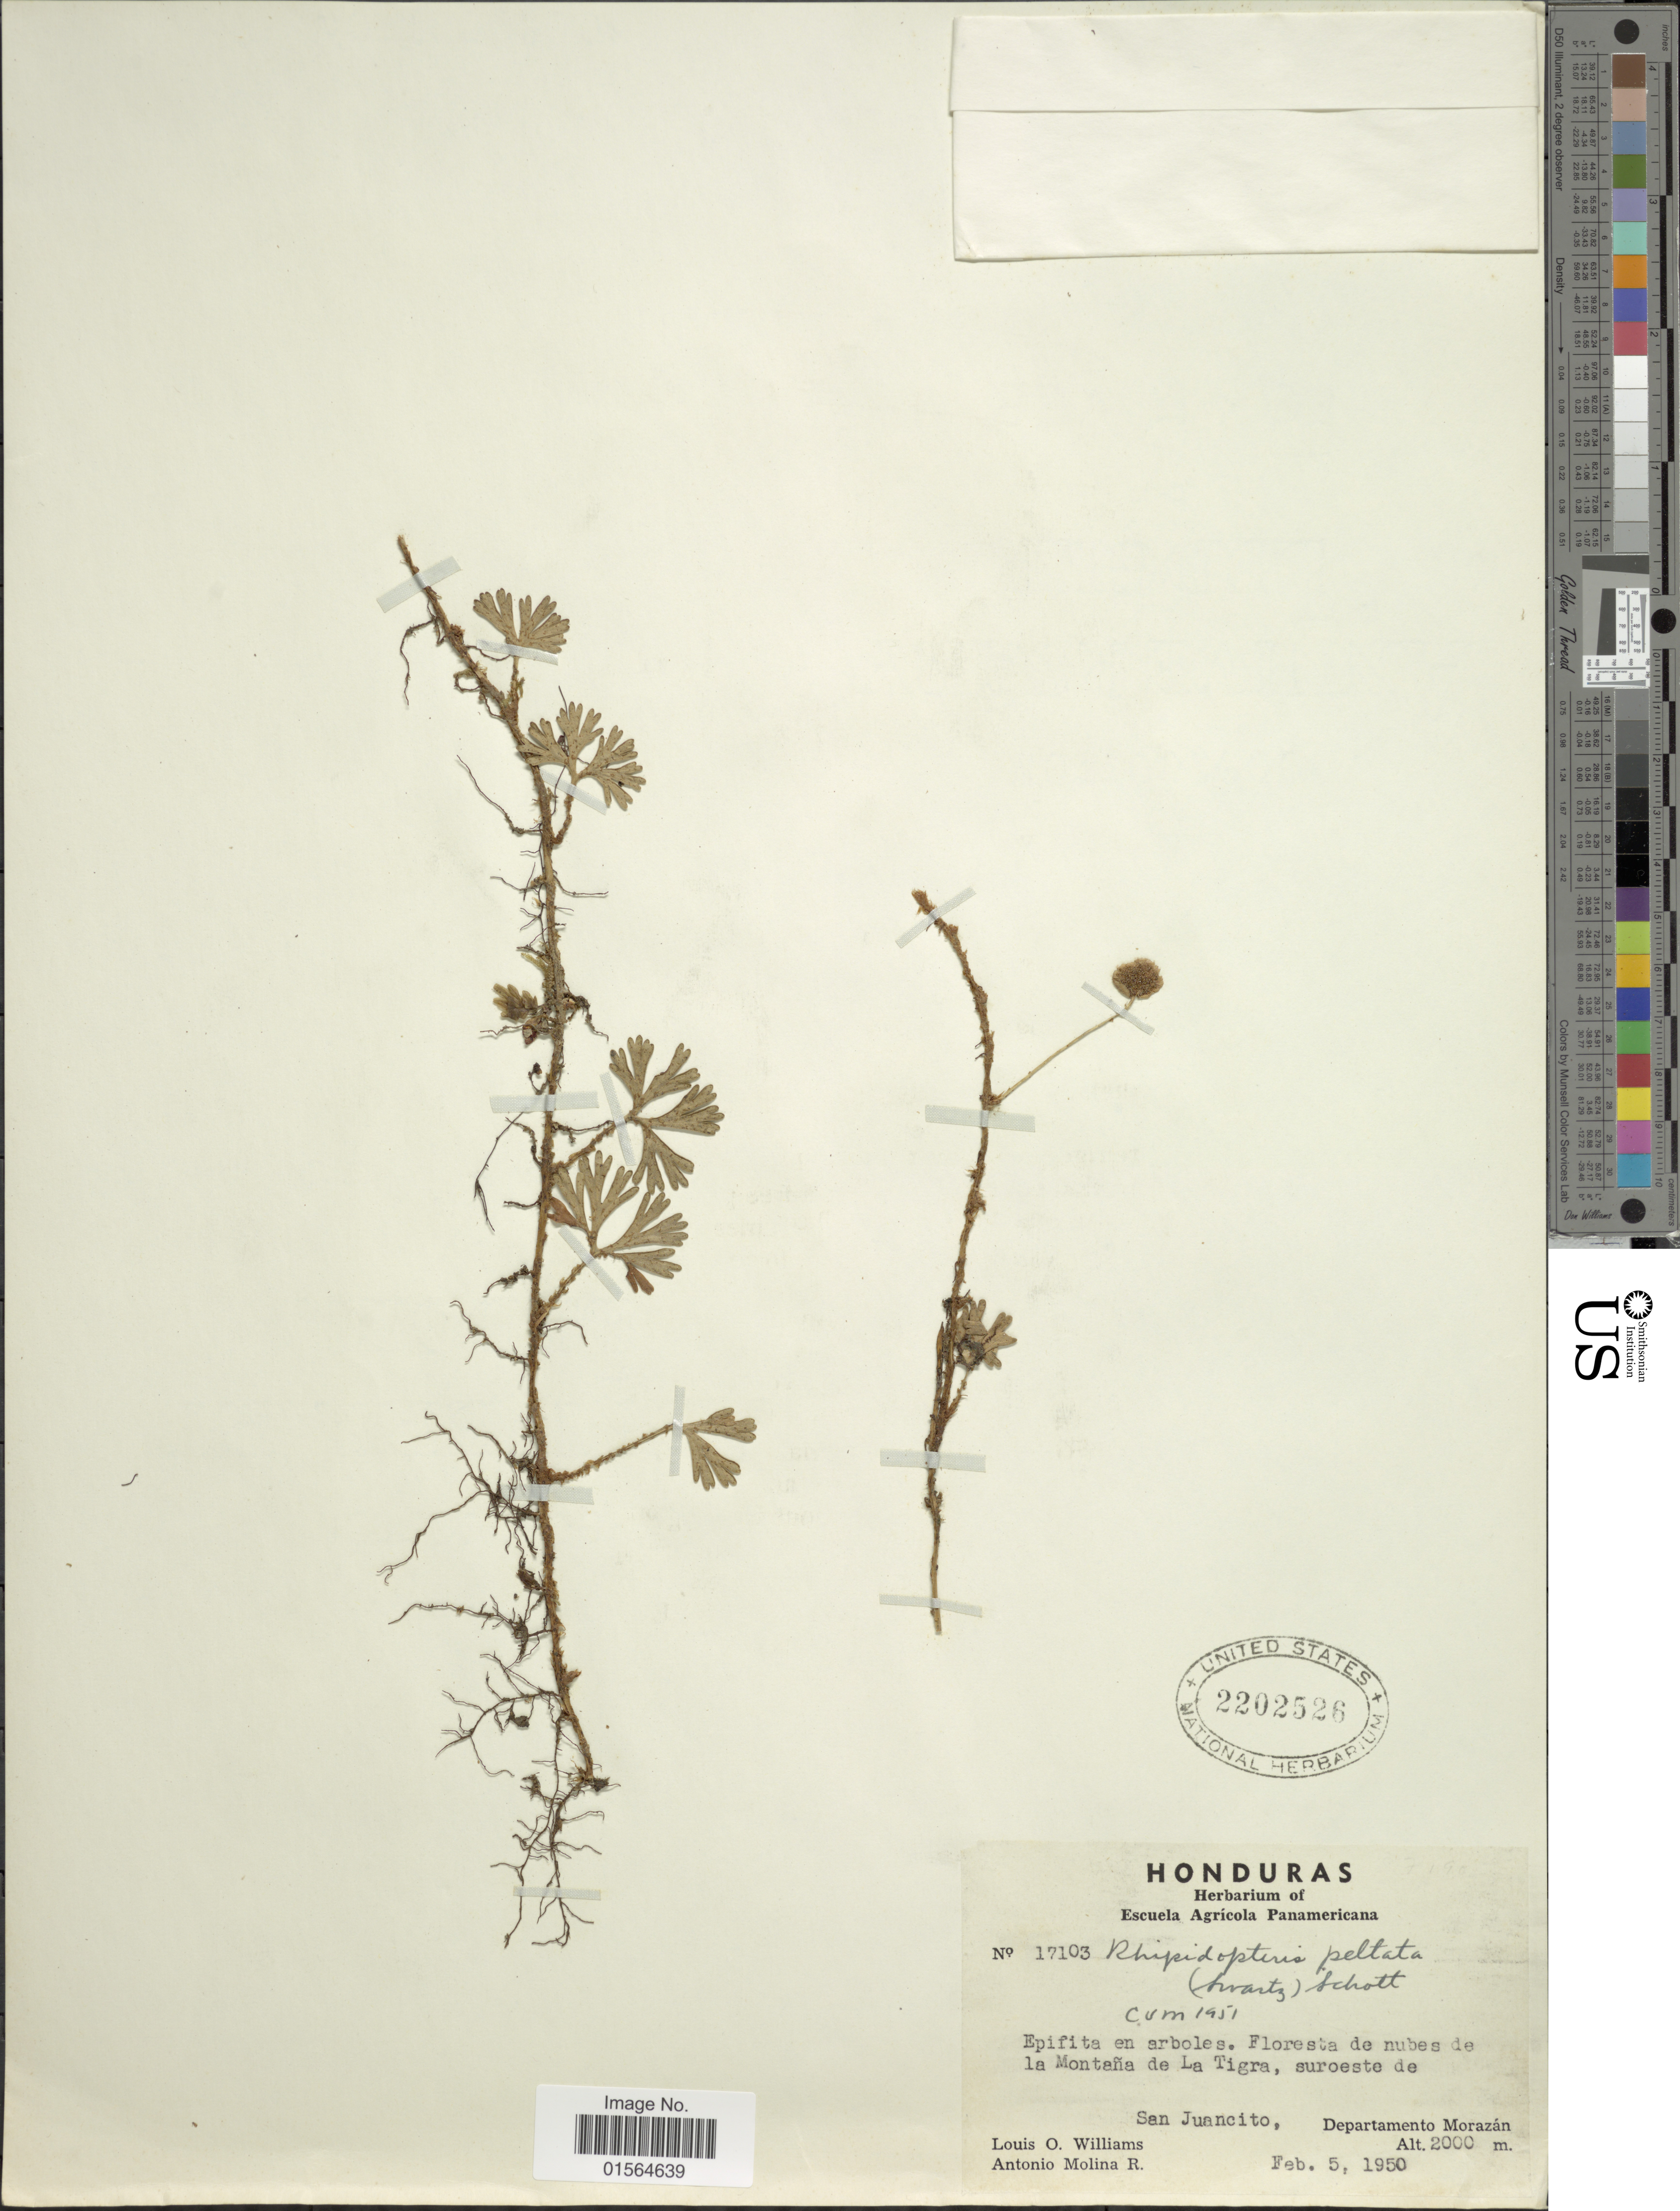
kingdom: Plantae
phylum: Tracheophyta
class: Polypodiopsida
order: Polypodiales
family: Dryopteridaceae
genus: Elaphoglossum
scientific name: Elaphoglossum peltatum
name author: (Sw.) Urb.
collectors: L. O. Williams & A. Molina R.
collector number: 17103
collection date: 1950-02-05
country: Honduras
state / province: Fco. Morazán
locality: Epifita en arboles. Floresta de nubes de la Montana de La Tigra, suroeste de San Juancito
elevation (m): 2000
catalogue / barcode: US 2202526